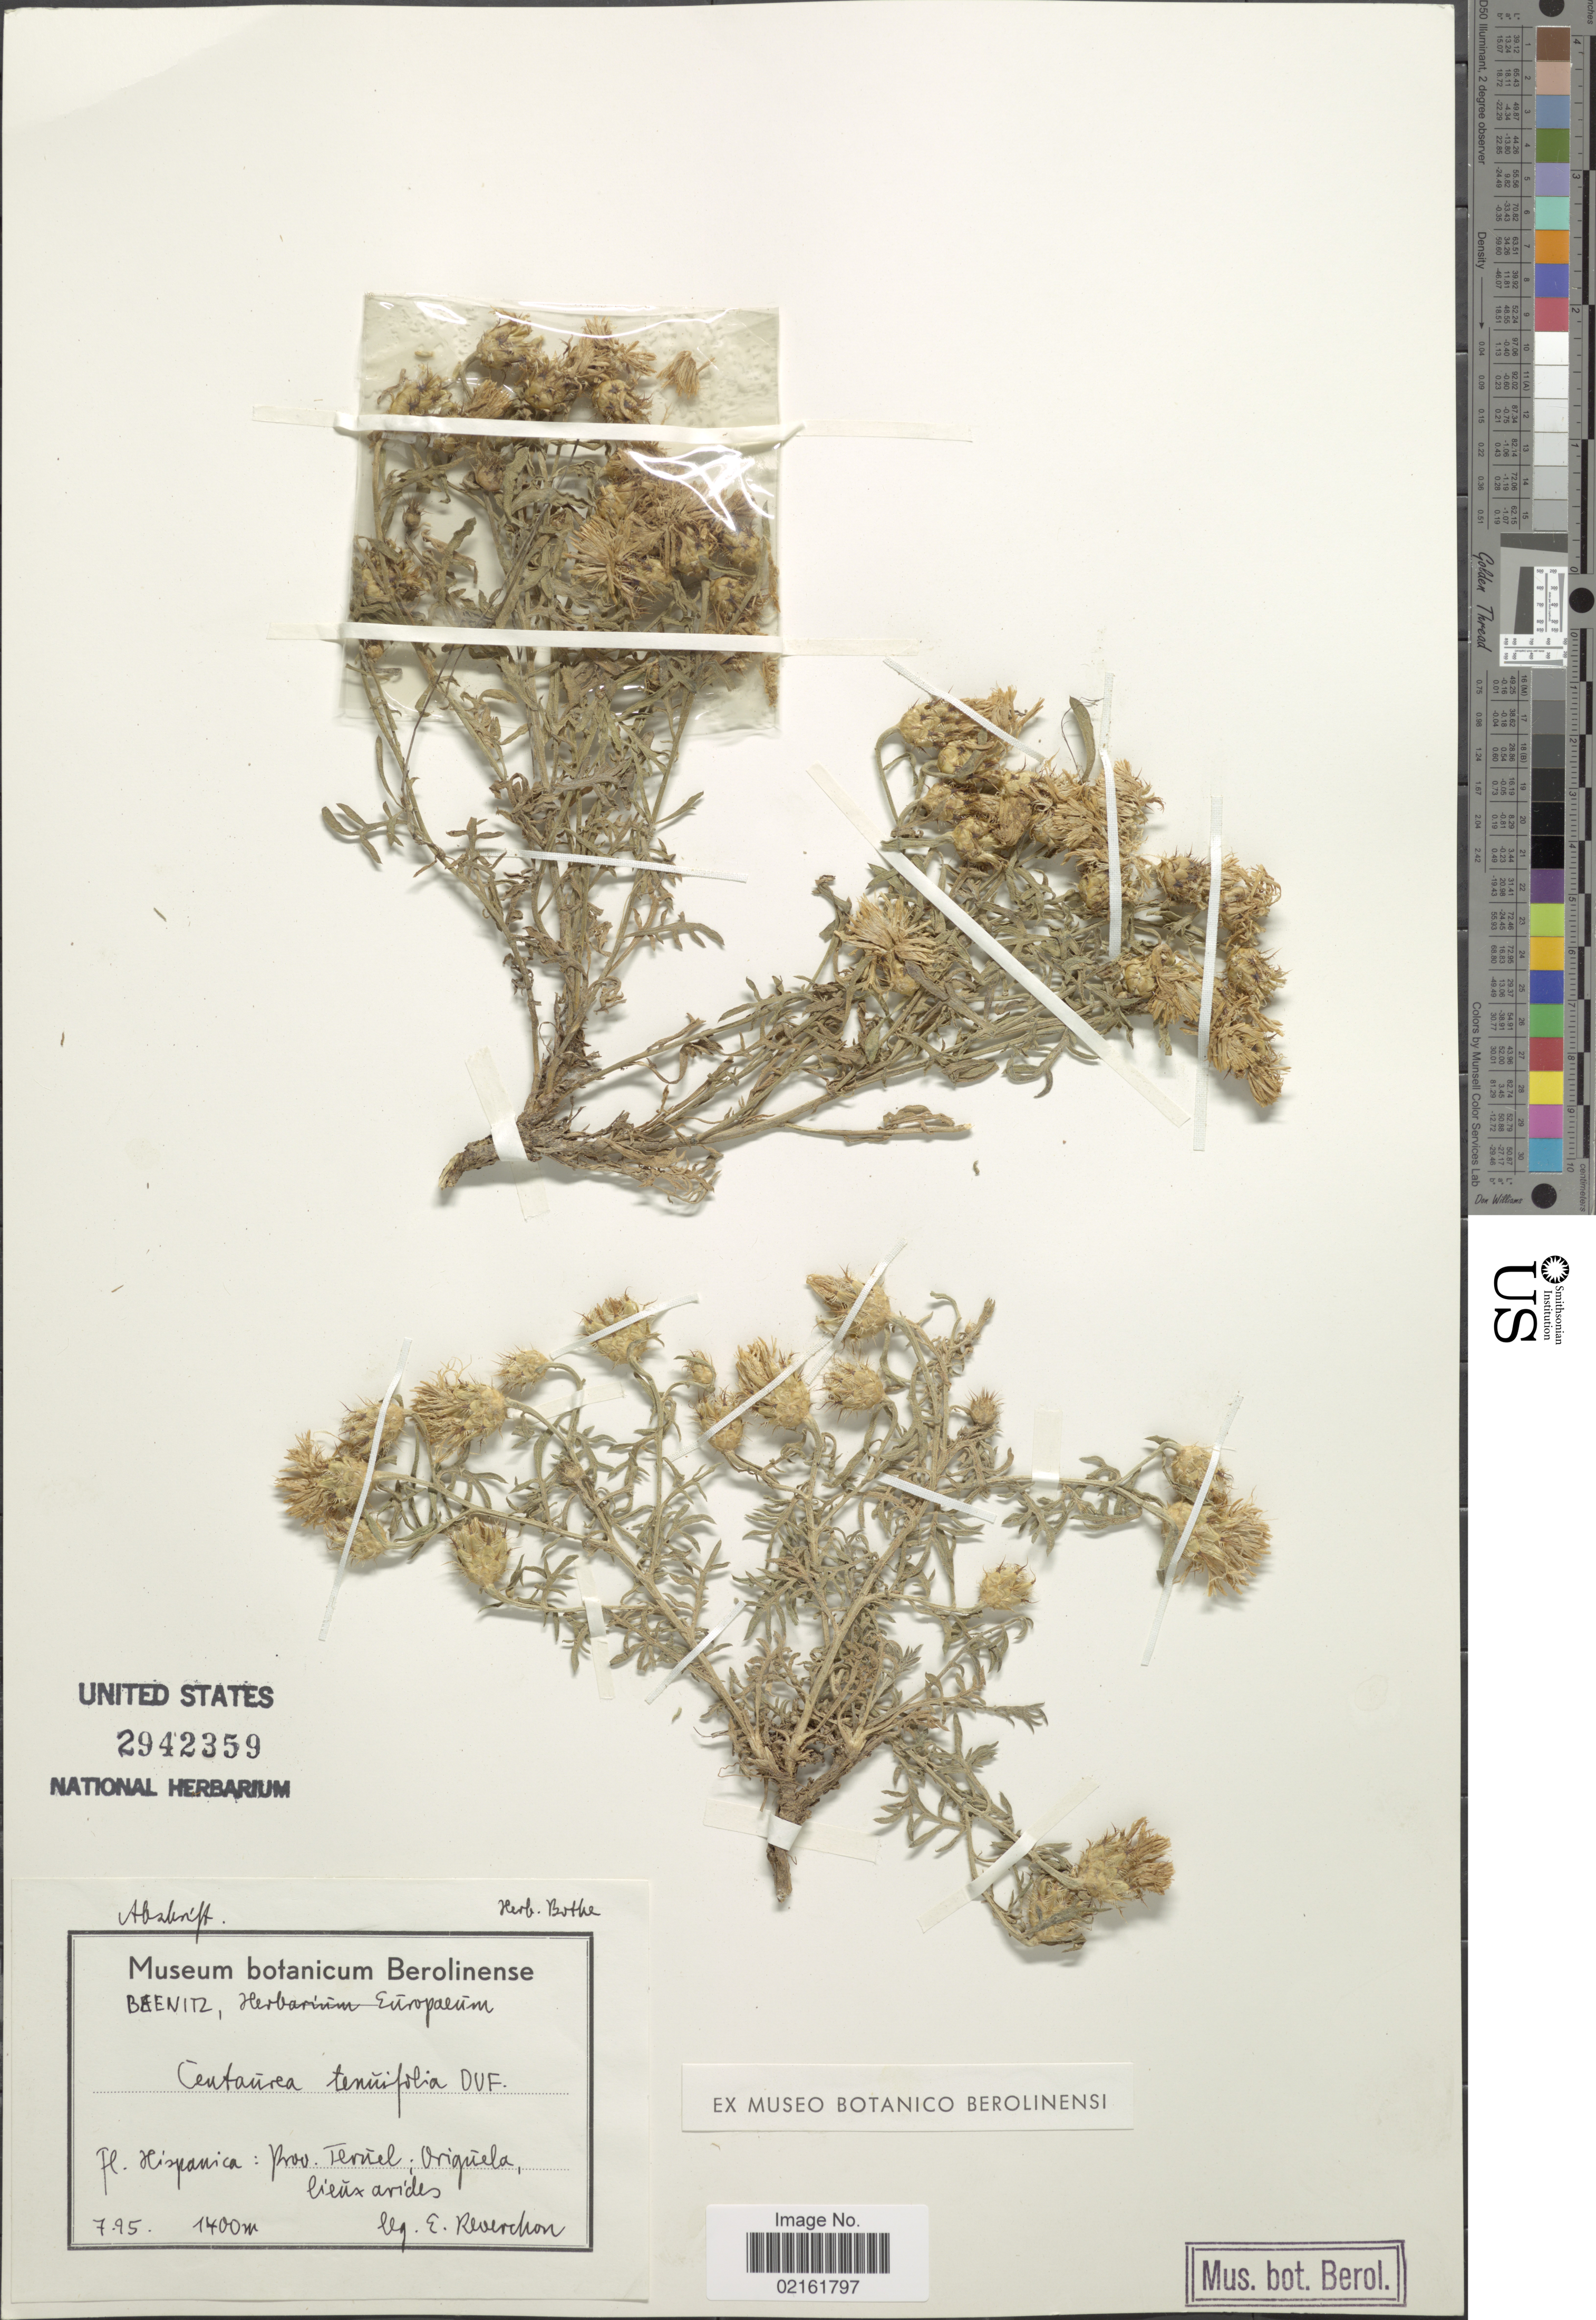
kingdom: Plantae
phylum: Tracheophyta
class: Magnoliopsida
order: Asterales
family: Asteraceae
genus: Centaurea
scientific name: Centaurea resupinata subsp. dufourii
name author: (Dostál) Greuter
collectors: E. Reverchon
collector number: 795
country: Spain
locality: Hispanica: Prov. Teruel, Origuela, lieux arides.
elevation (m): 1400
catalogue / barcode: US 2942359